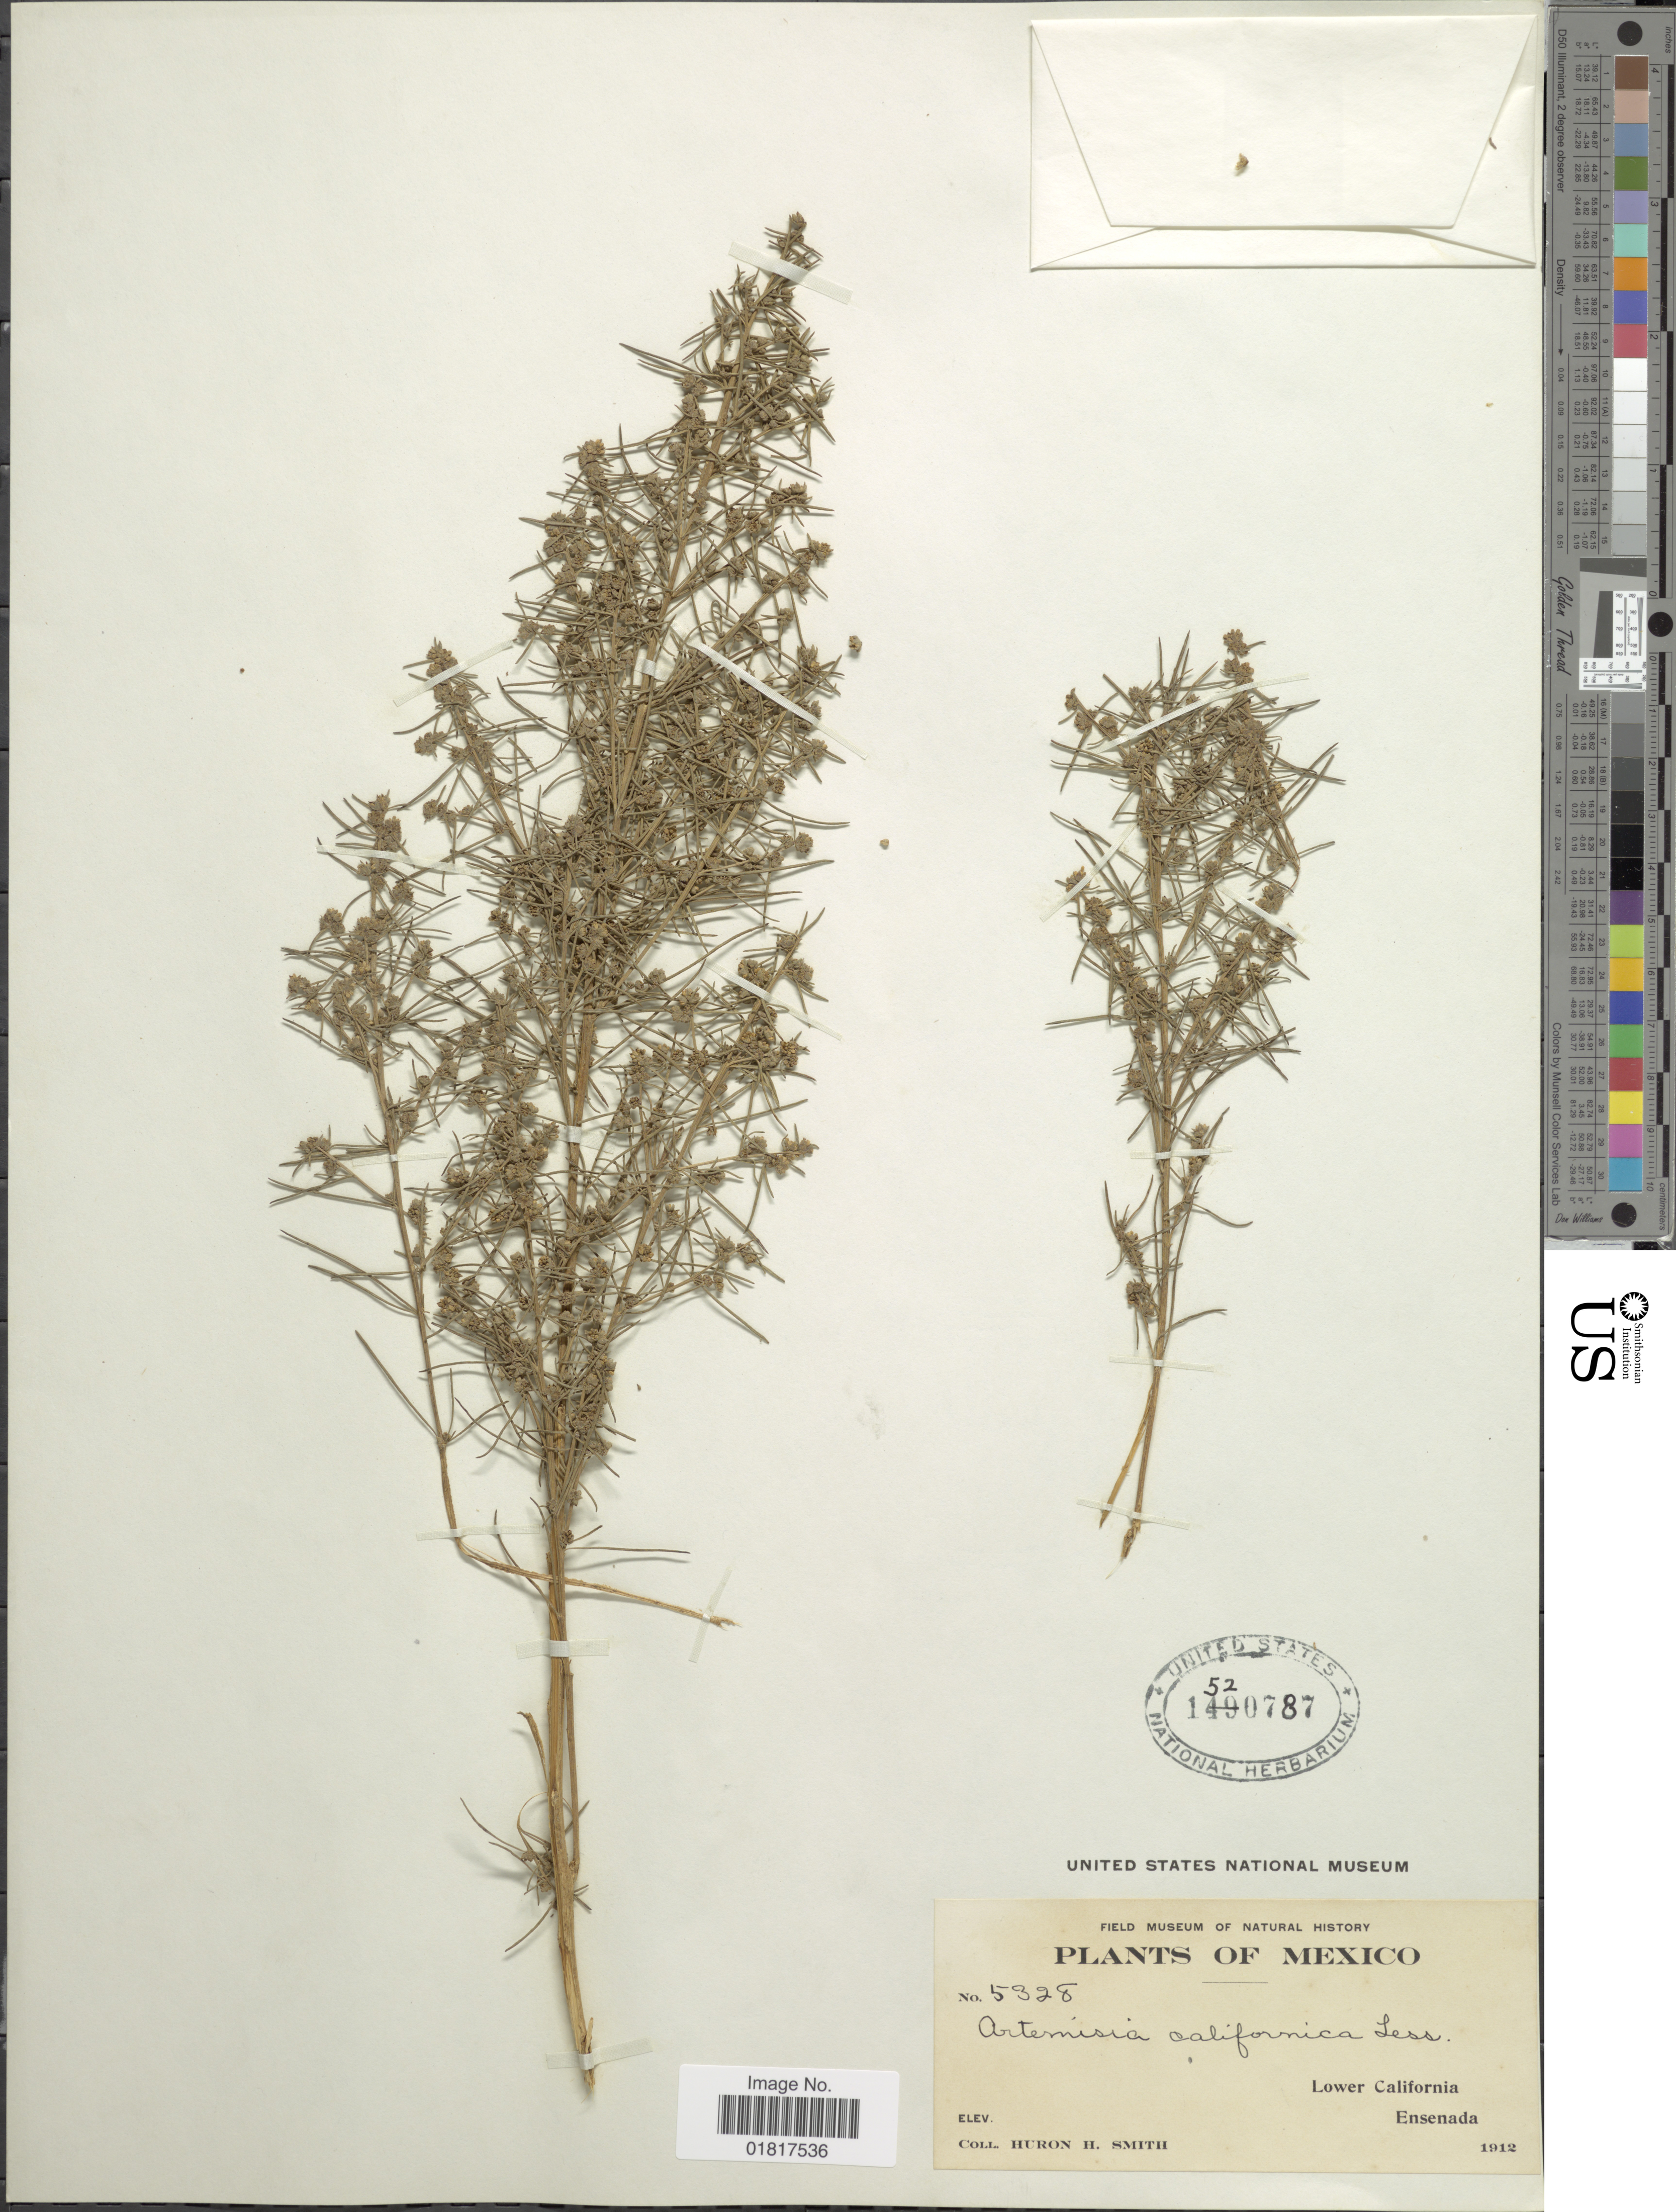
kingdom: Plantae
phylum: Tracheophyta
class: Magnoliopsida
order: Asterales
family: Asteraceae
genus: Artemisia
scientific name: Artemisia californica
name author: Less.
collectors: Huron H. Smith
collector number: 15328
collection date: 1912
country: Mexico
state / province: Baja California Norte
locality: Lower California, Ensenada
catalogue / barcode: US 1520787